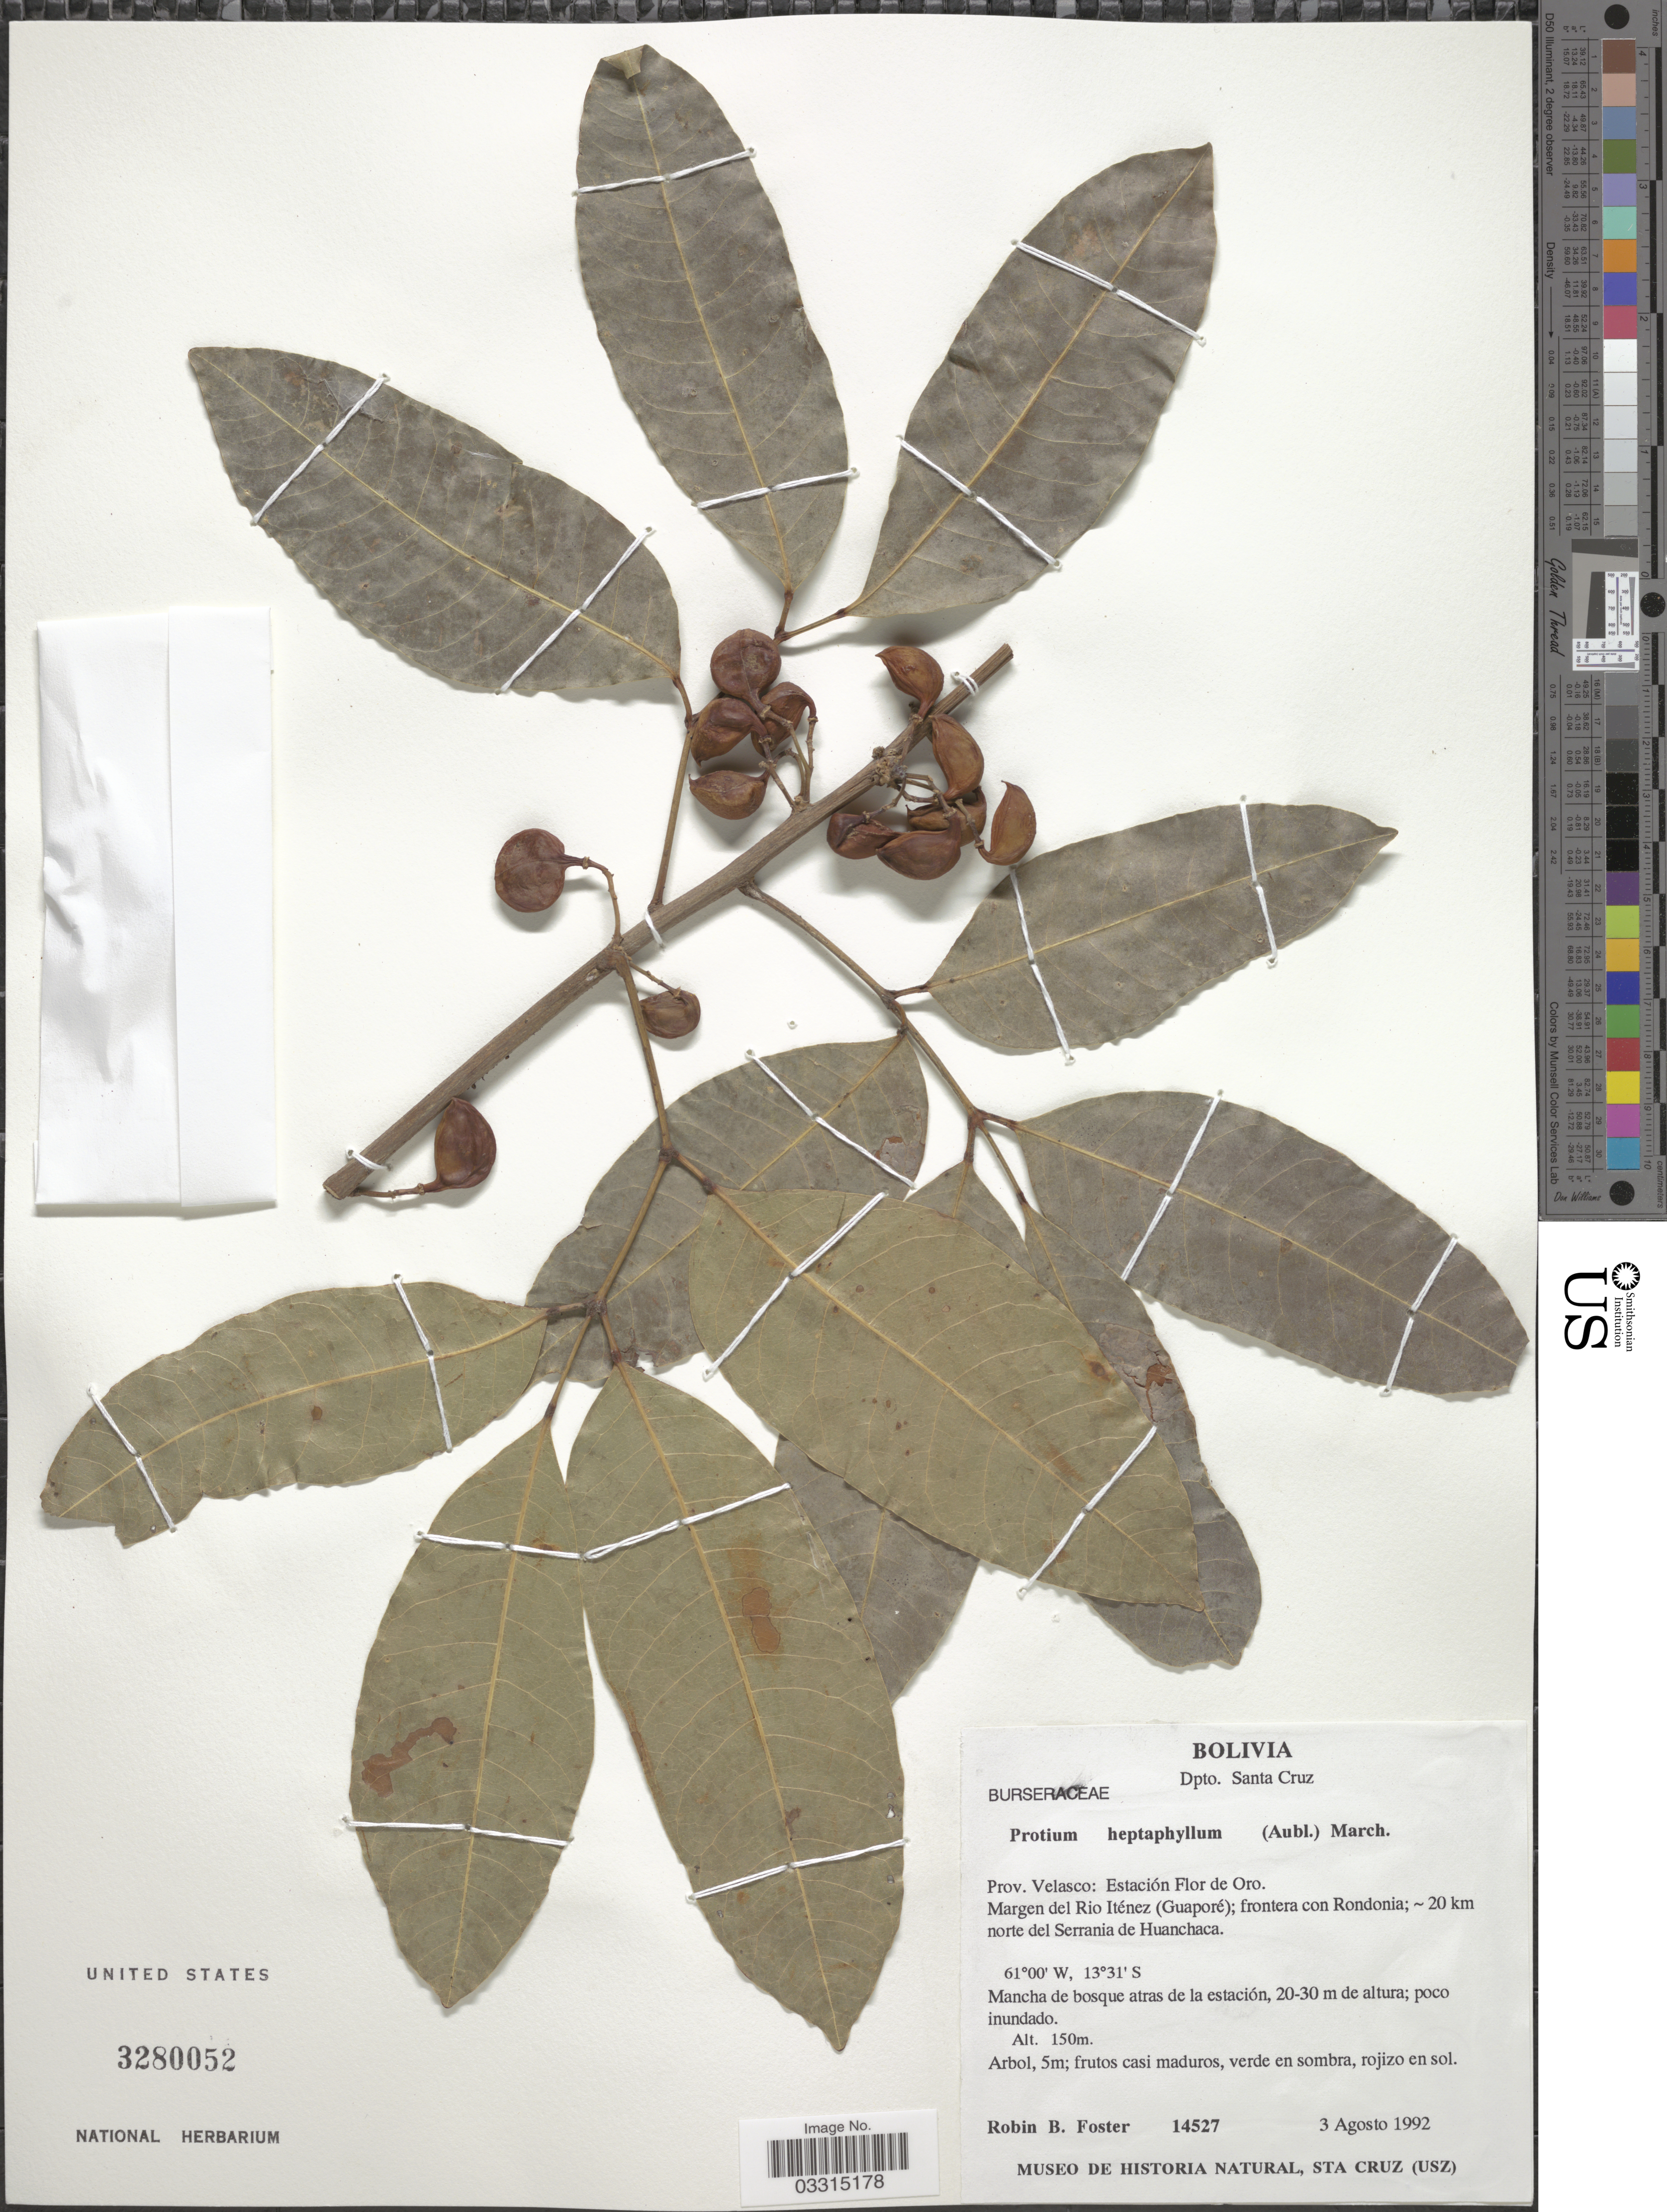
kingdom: Plantae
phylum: Tracheophyta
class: Magnoliopsida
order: Sapindales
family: Burseraceae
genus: Protium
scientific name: Protium heptaphyllum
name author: (Aubl.) Marchand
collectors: R. B. Foster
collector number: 14527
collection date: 1992-08-03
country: Bolivia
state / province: Santa Cruz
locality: Dpto. Santa Cruz. Prov. Velasco: Estación Flor de Oro. Margen del Río Iténez (Guaporé); frontera con Rondonia; ~ 20 km norte del Serrania de Huanchaca.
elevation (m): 150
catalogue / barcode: US 3280052